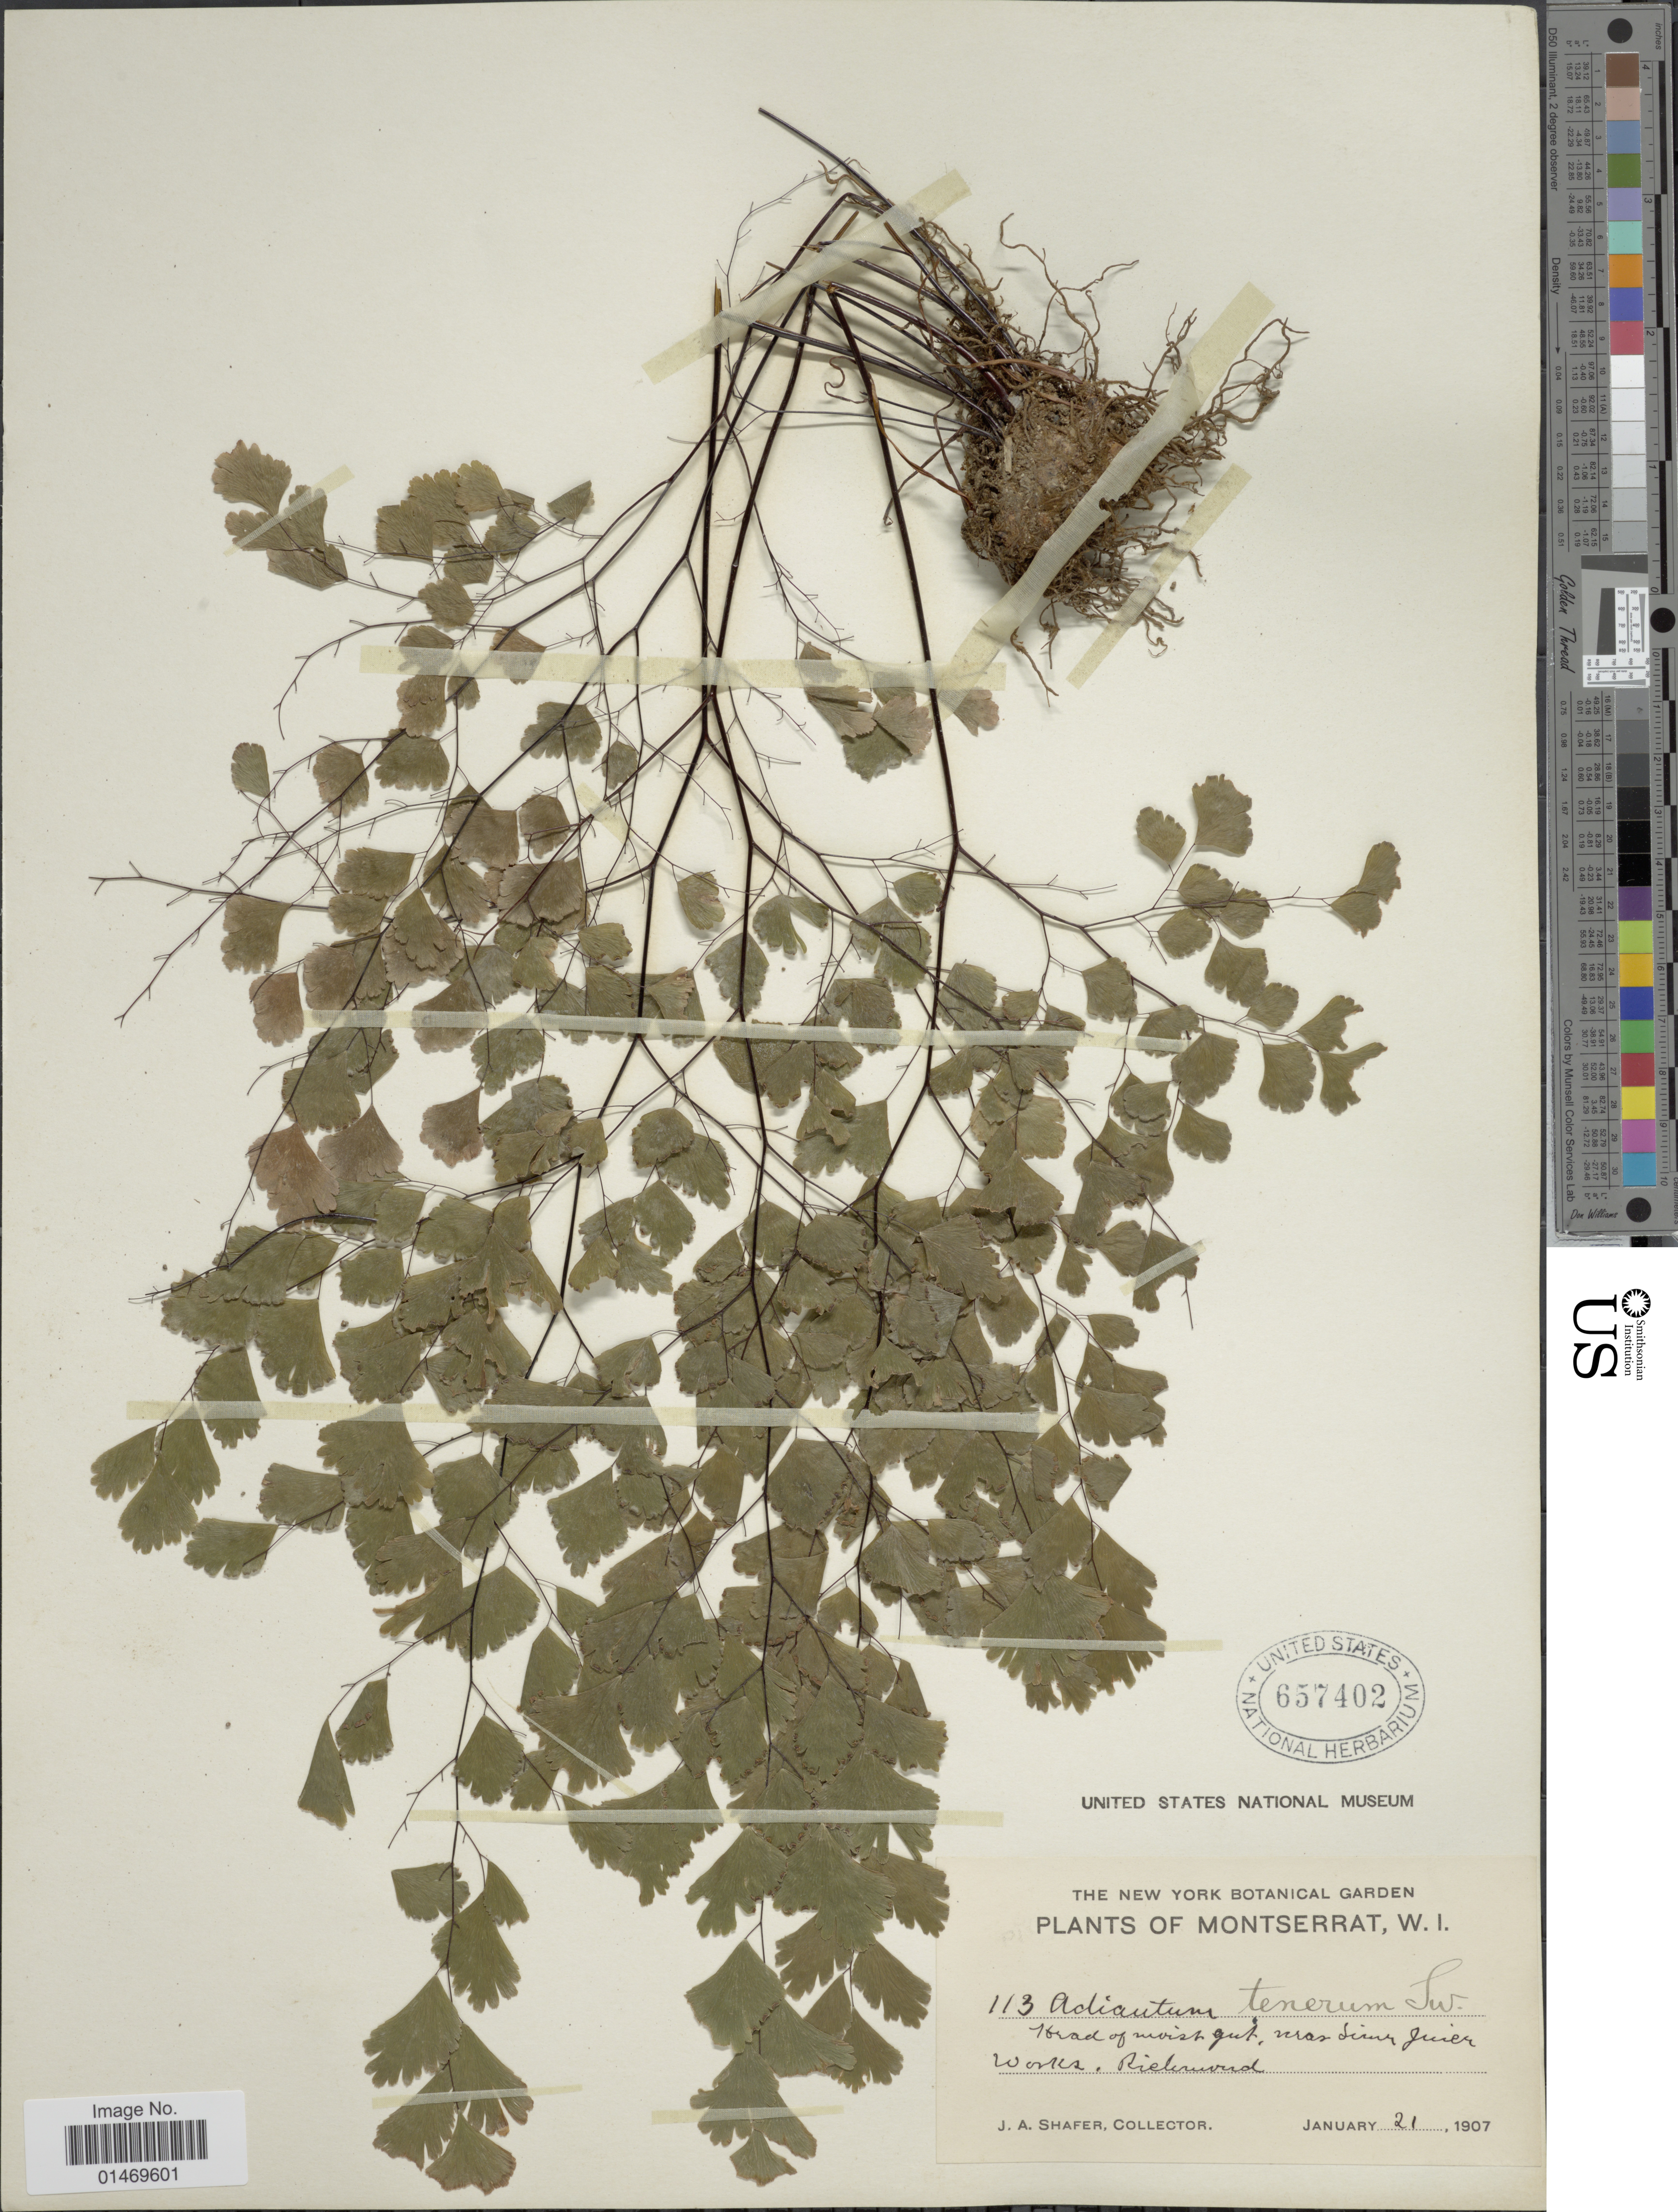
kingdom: Plantae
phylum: Tracheophyta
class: Polypodiopsida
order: Polypodiales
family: Pteridaceae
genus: Adiantum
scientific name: Adiantum tenerum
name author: Sw.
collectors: J. A. Shafer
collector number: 113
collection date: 1907-01-21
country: Montserrat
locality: Plants of Montserrat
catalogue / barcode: US 657402